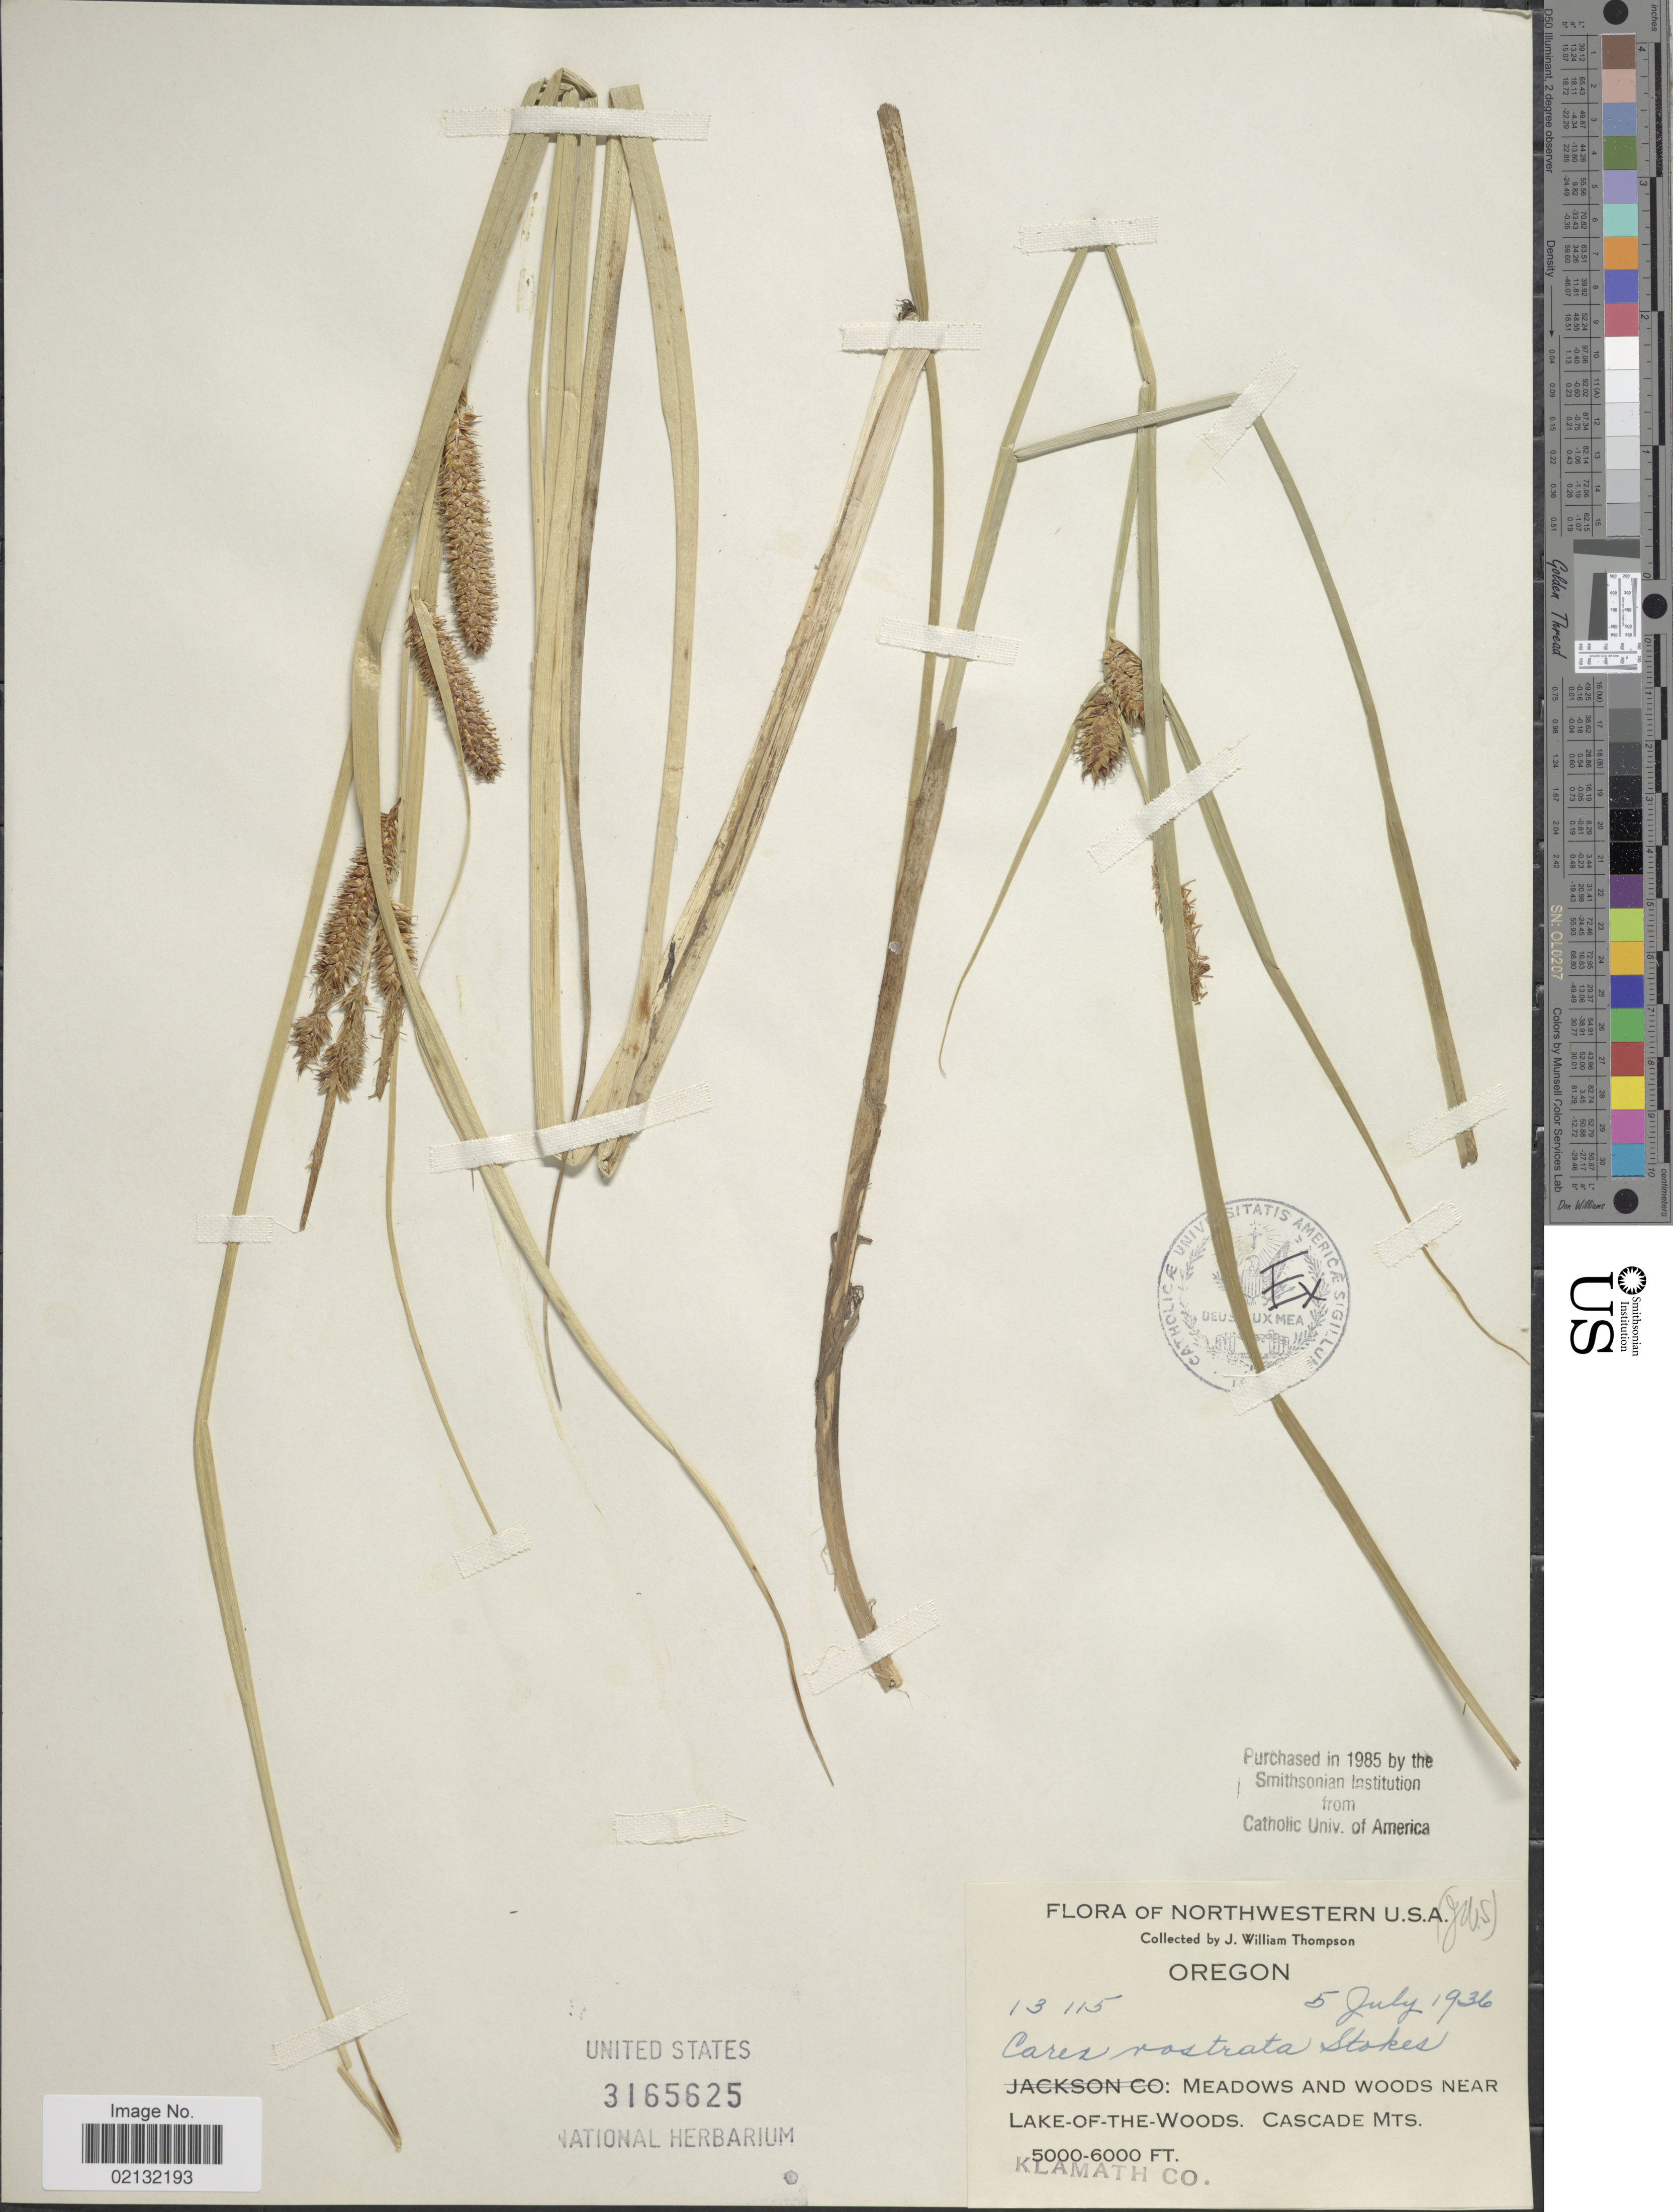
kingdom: Plantae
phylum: Tracheophyta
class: Liliopsida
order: Poales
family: Cyperaceae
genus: Carex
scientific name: Carex rostrata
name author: Stokes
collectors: J. W. Thompson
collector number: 13115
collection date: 1936-07-05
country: United States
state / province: Oregon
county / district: Klamath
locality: Meadows and woods near Lake-of-the-Woods, Cascade Mts., Klamath Co.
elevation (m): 1524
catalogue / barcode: US 3165625